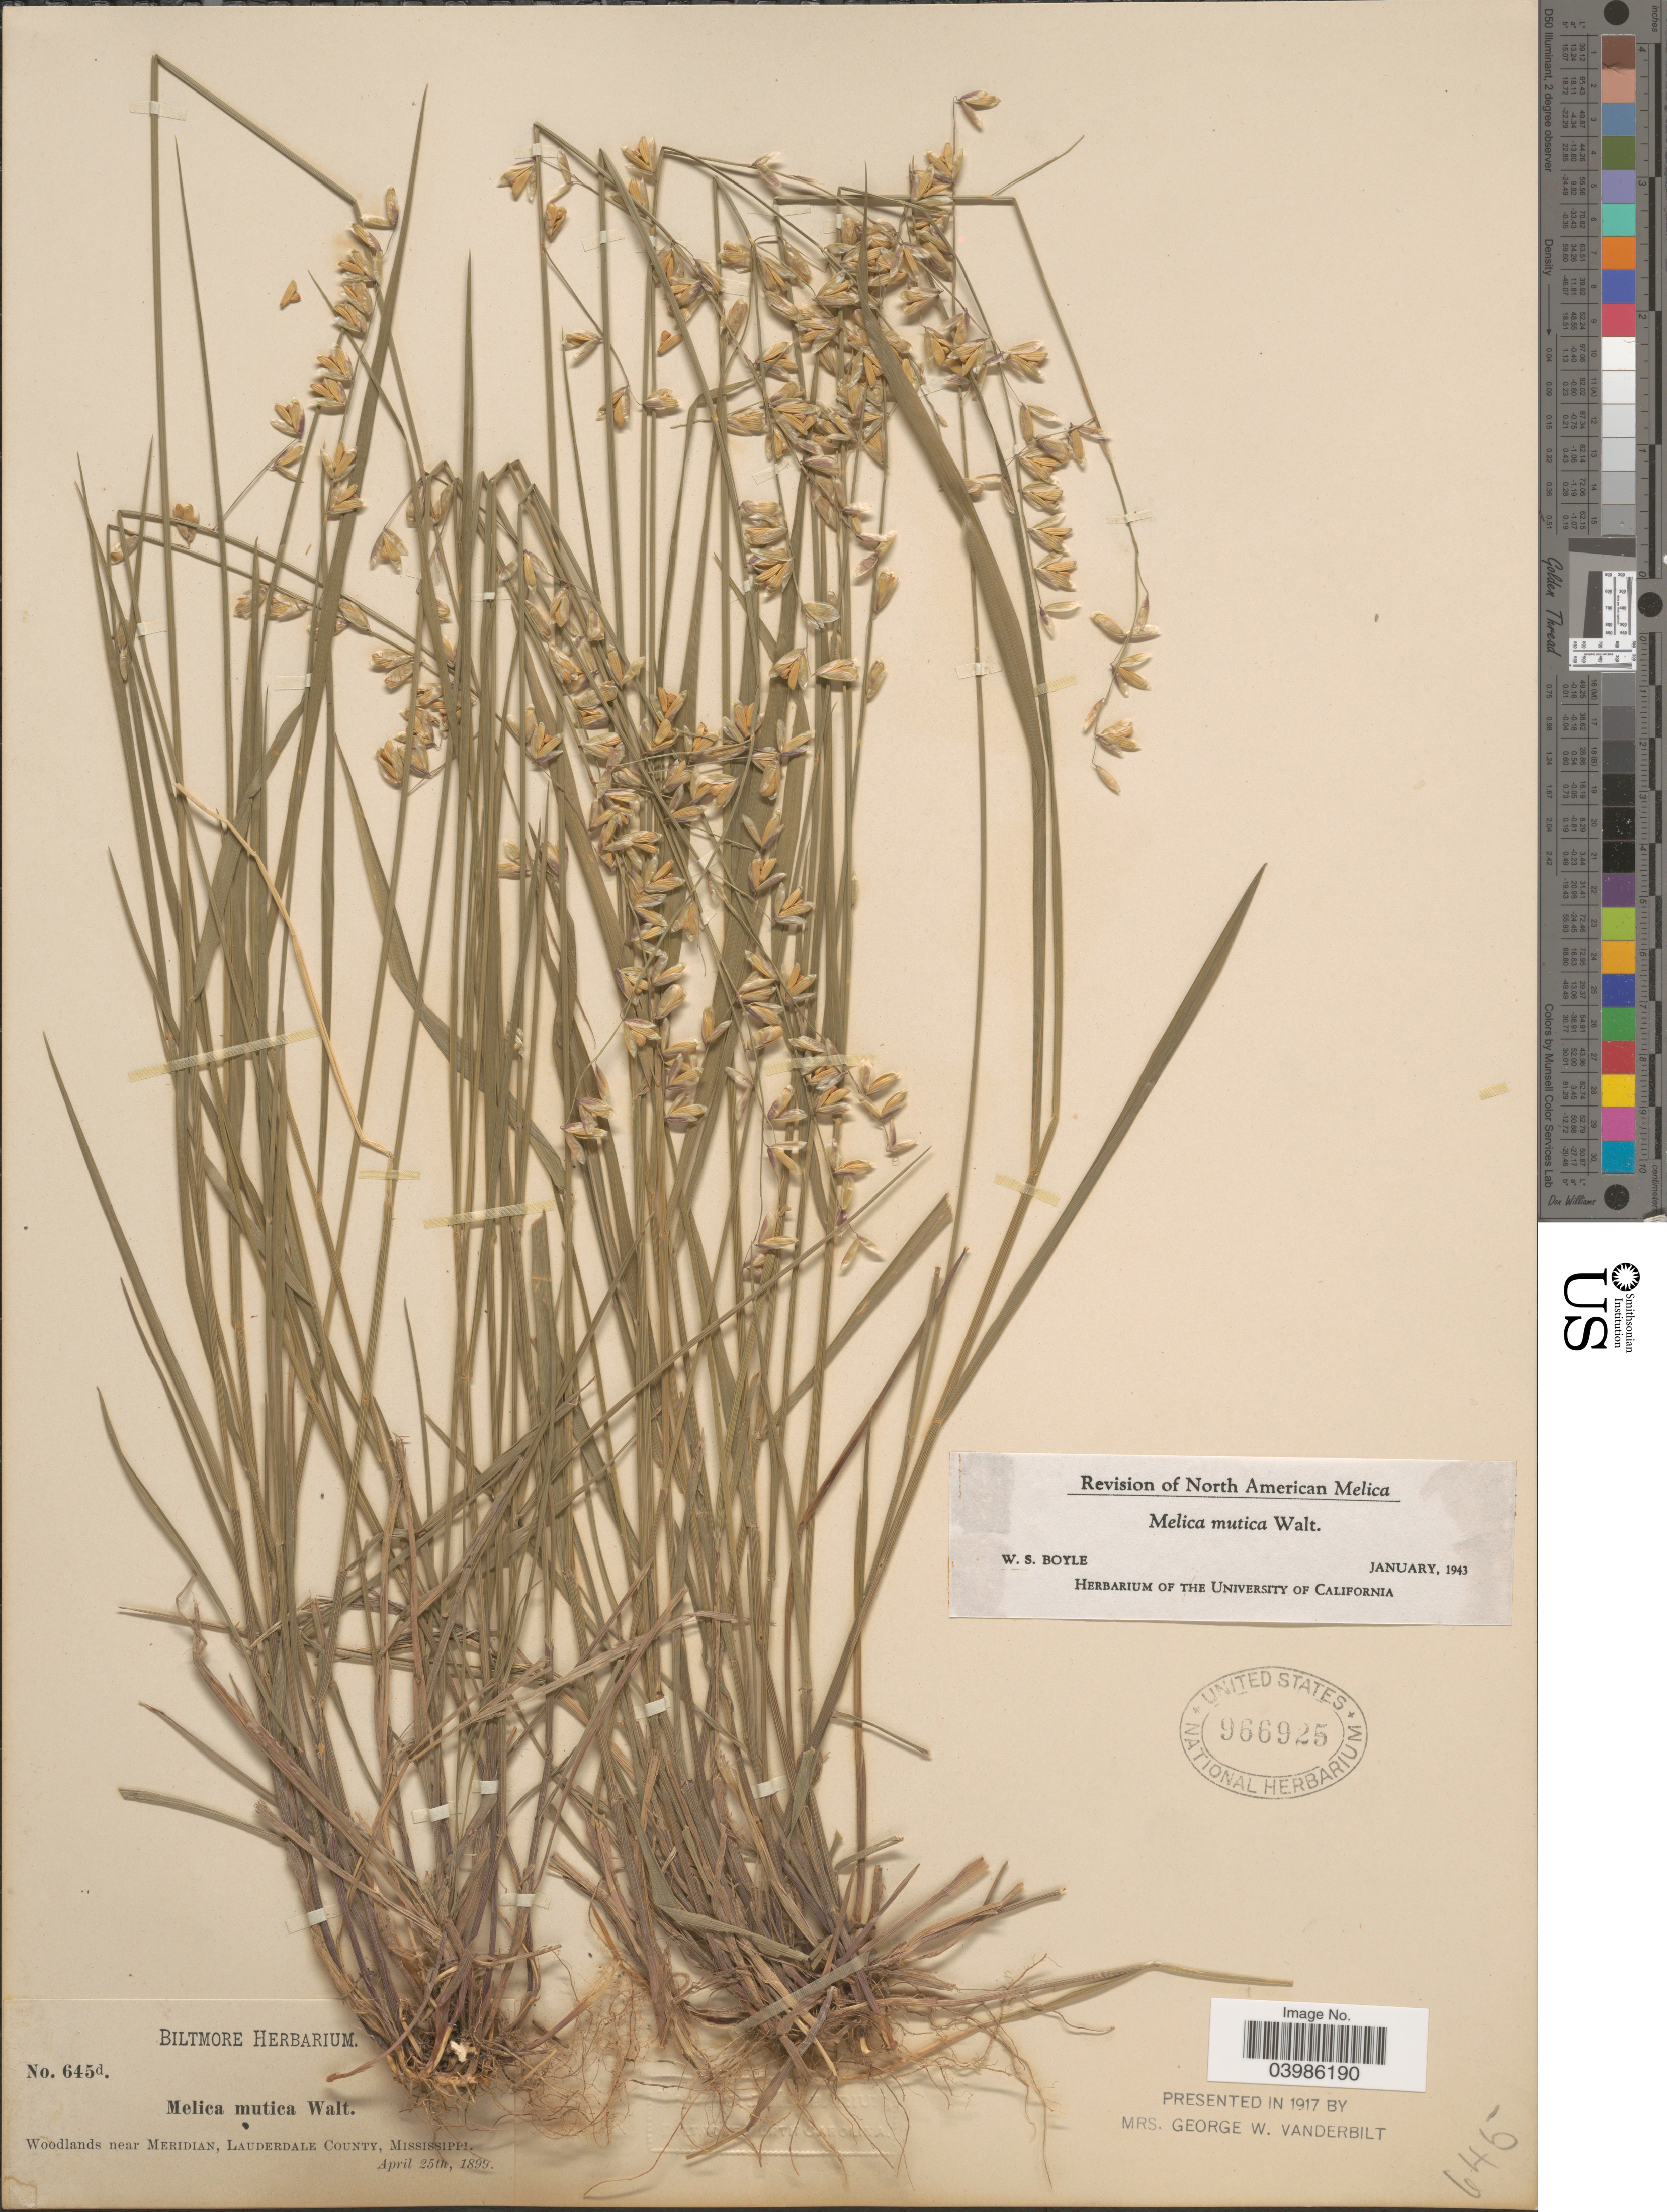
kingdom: Plantae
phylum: Tracheophyta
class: Liliopsida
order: Poales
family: Poaceae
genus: Melica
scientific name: Melica mutica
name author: Walter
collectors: ex herb. Biltmore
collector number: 645d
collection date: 1899-04-25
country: United States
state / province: Mississippi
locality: Woodlands near Meridian, Lauderdale County.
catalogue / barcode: US 966925